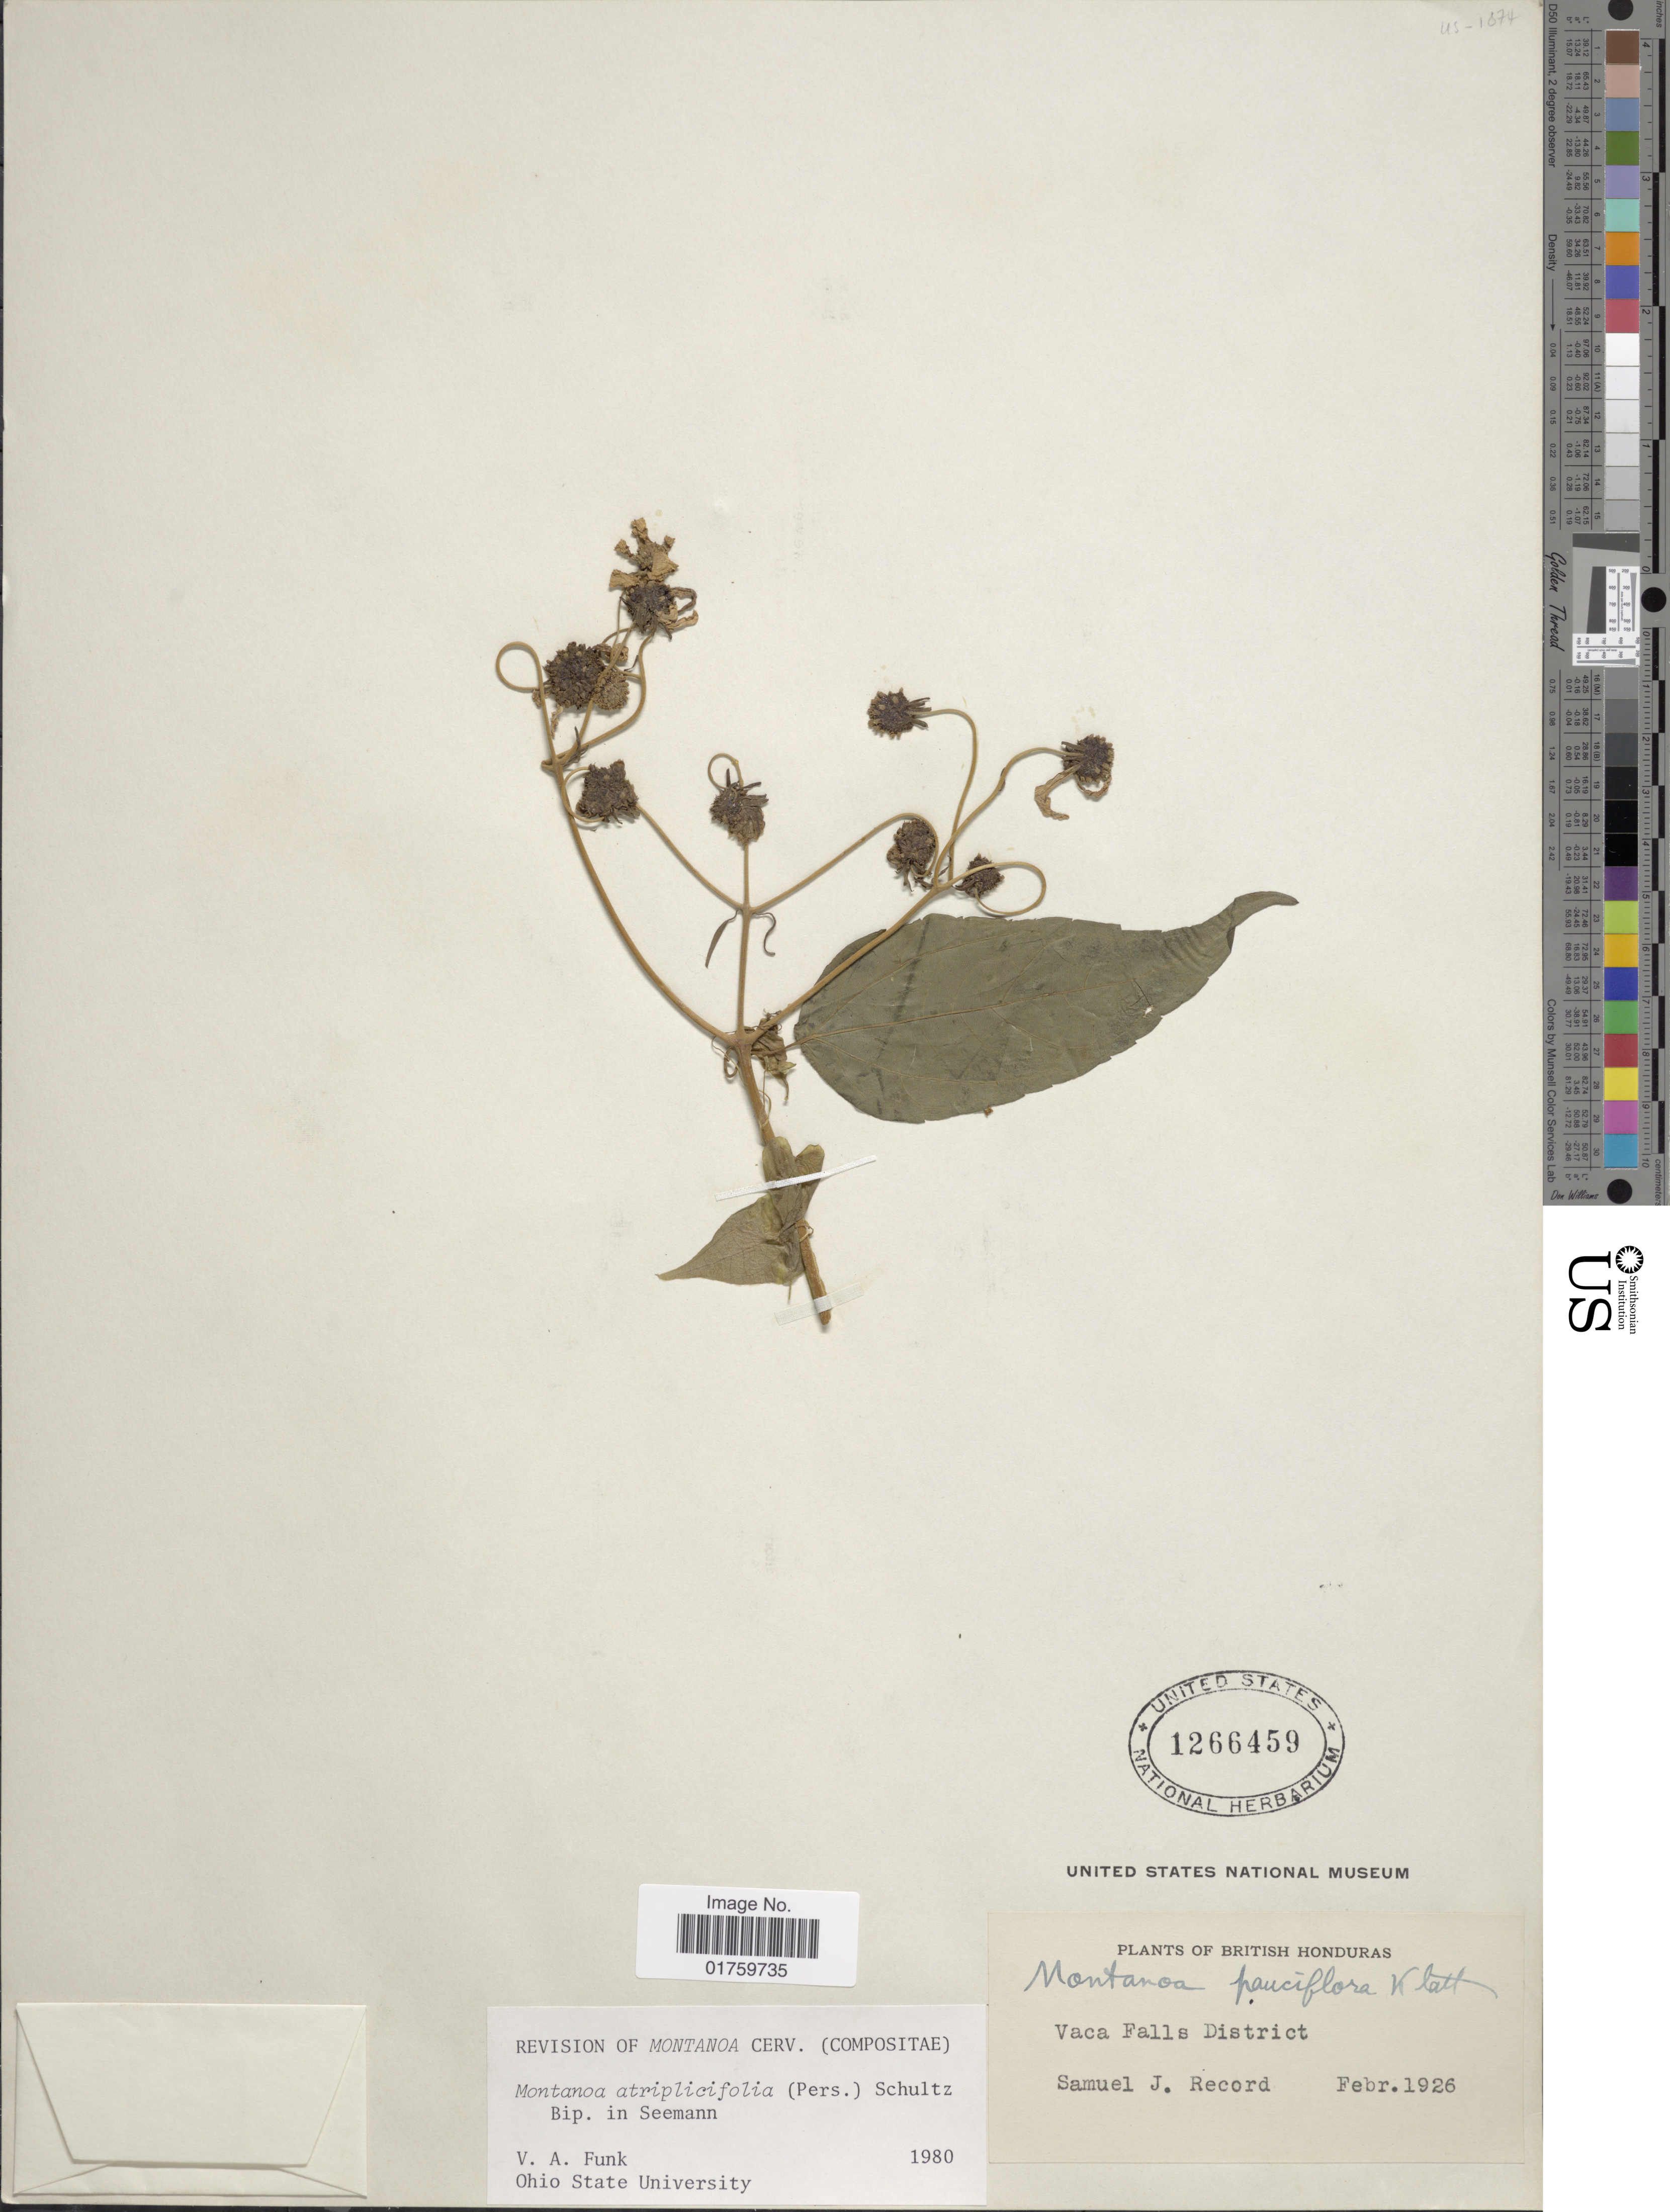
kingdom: Plantae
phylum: Tracheophyta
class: Magnoliopsida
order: Asterales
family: Asteraceae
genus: Montanoa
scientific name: Montanoa atriplicifolia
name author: (Pers.) Sch. Bip.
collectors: S. J. Record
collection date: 1926-02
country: Belize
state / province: Belize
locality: British Honduras, Vaca Falls District.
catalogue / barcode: US 1266459